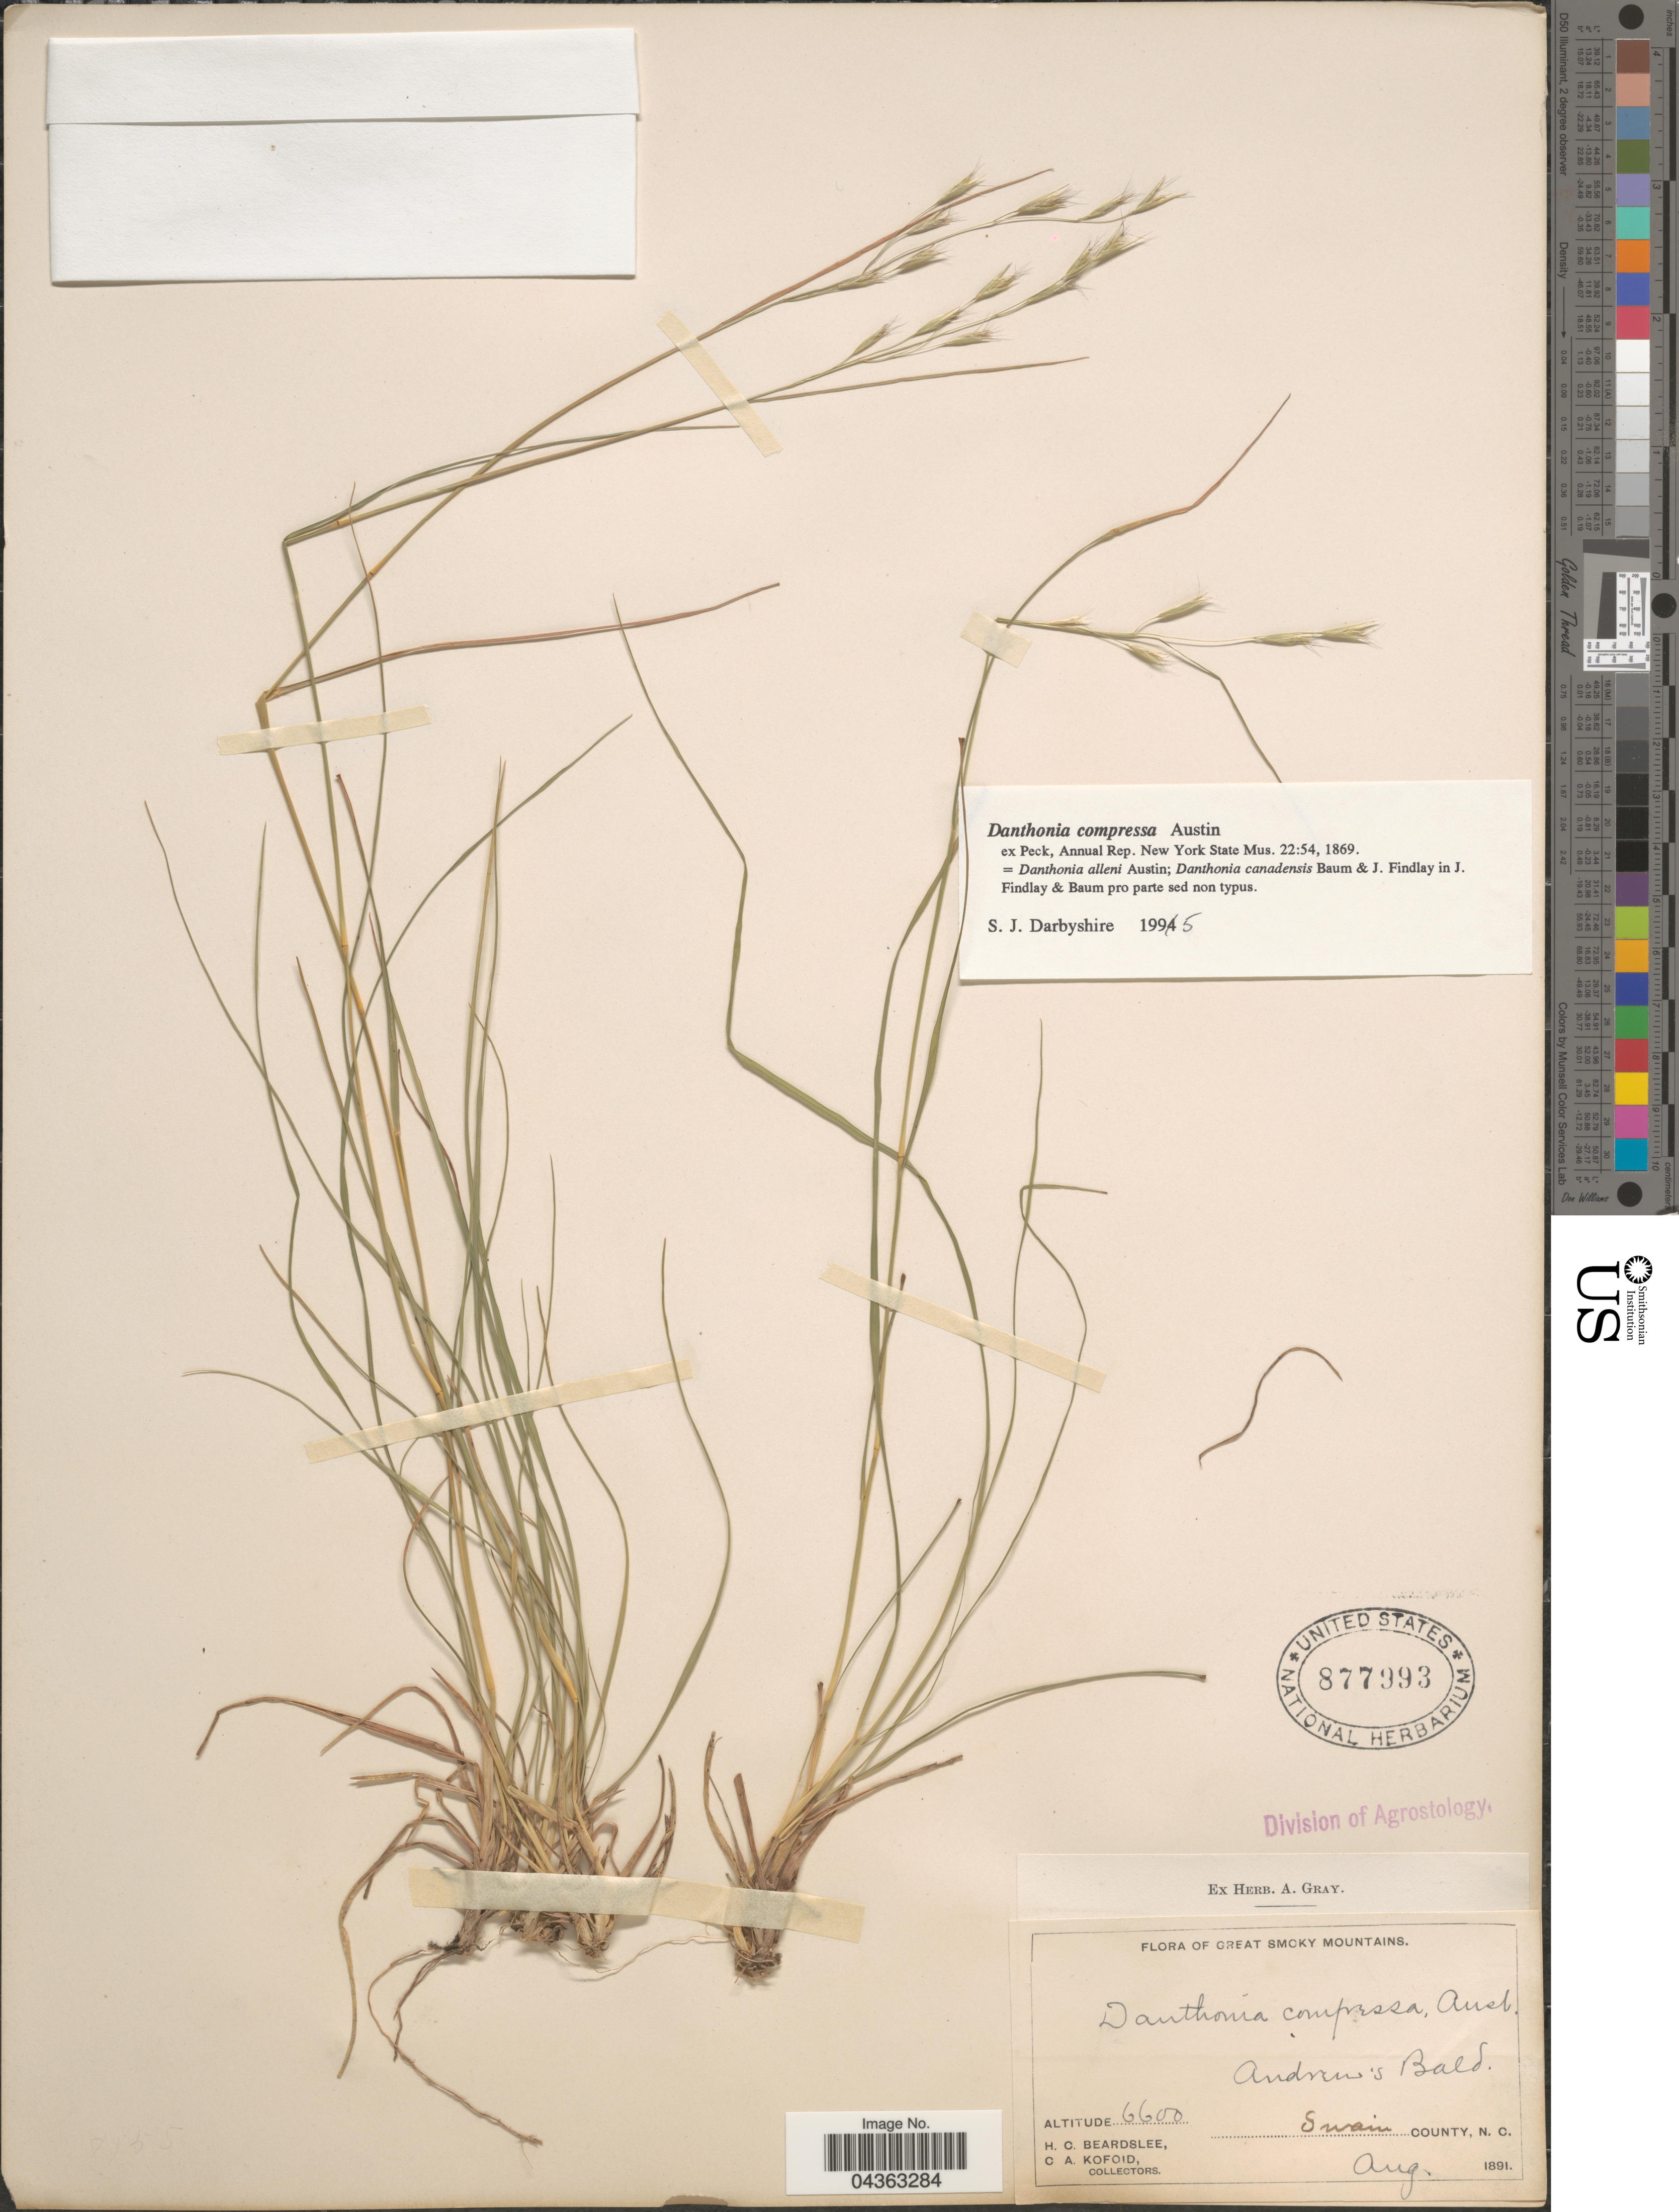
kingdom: Plantae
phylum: Tracheophyta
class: Liliopsida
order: Poales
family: Poaceae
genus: Danthonia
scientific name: Danthonia compressa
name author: Austin in F. Peck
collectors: H. Beardslee & C. Kofoid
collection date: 1891-08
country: United States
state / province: North Carolina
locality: Great Smoky Mountains. Andrew's Bald. Swain County.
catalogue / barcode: US 877993